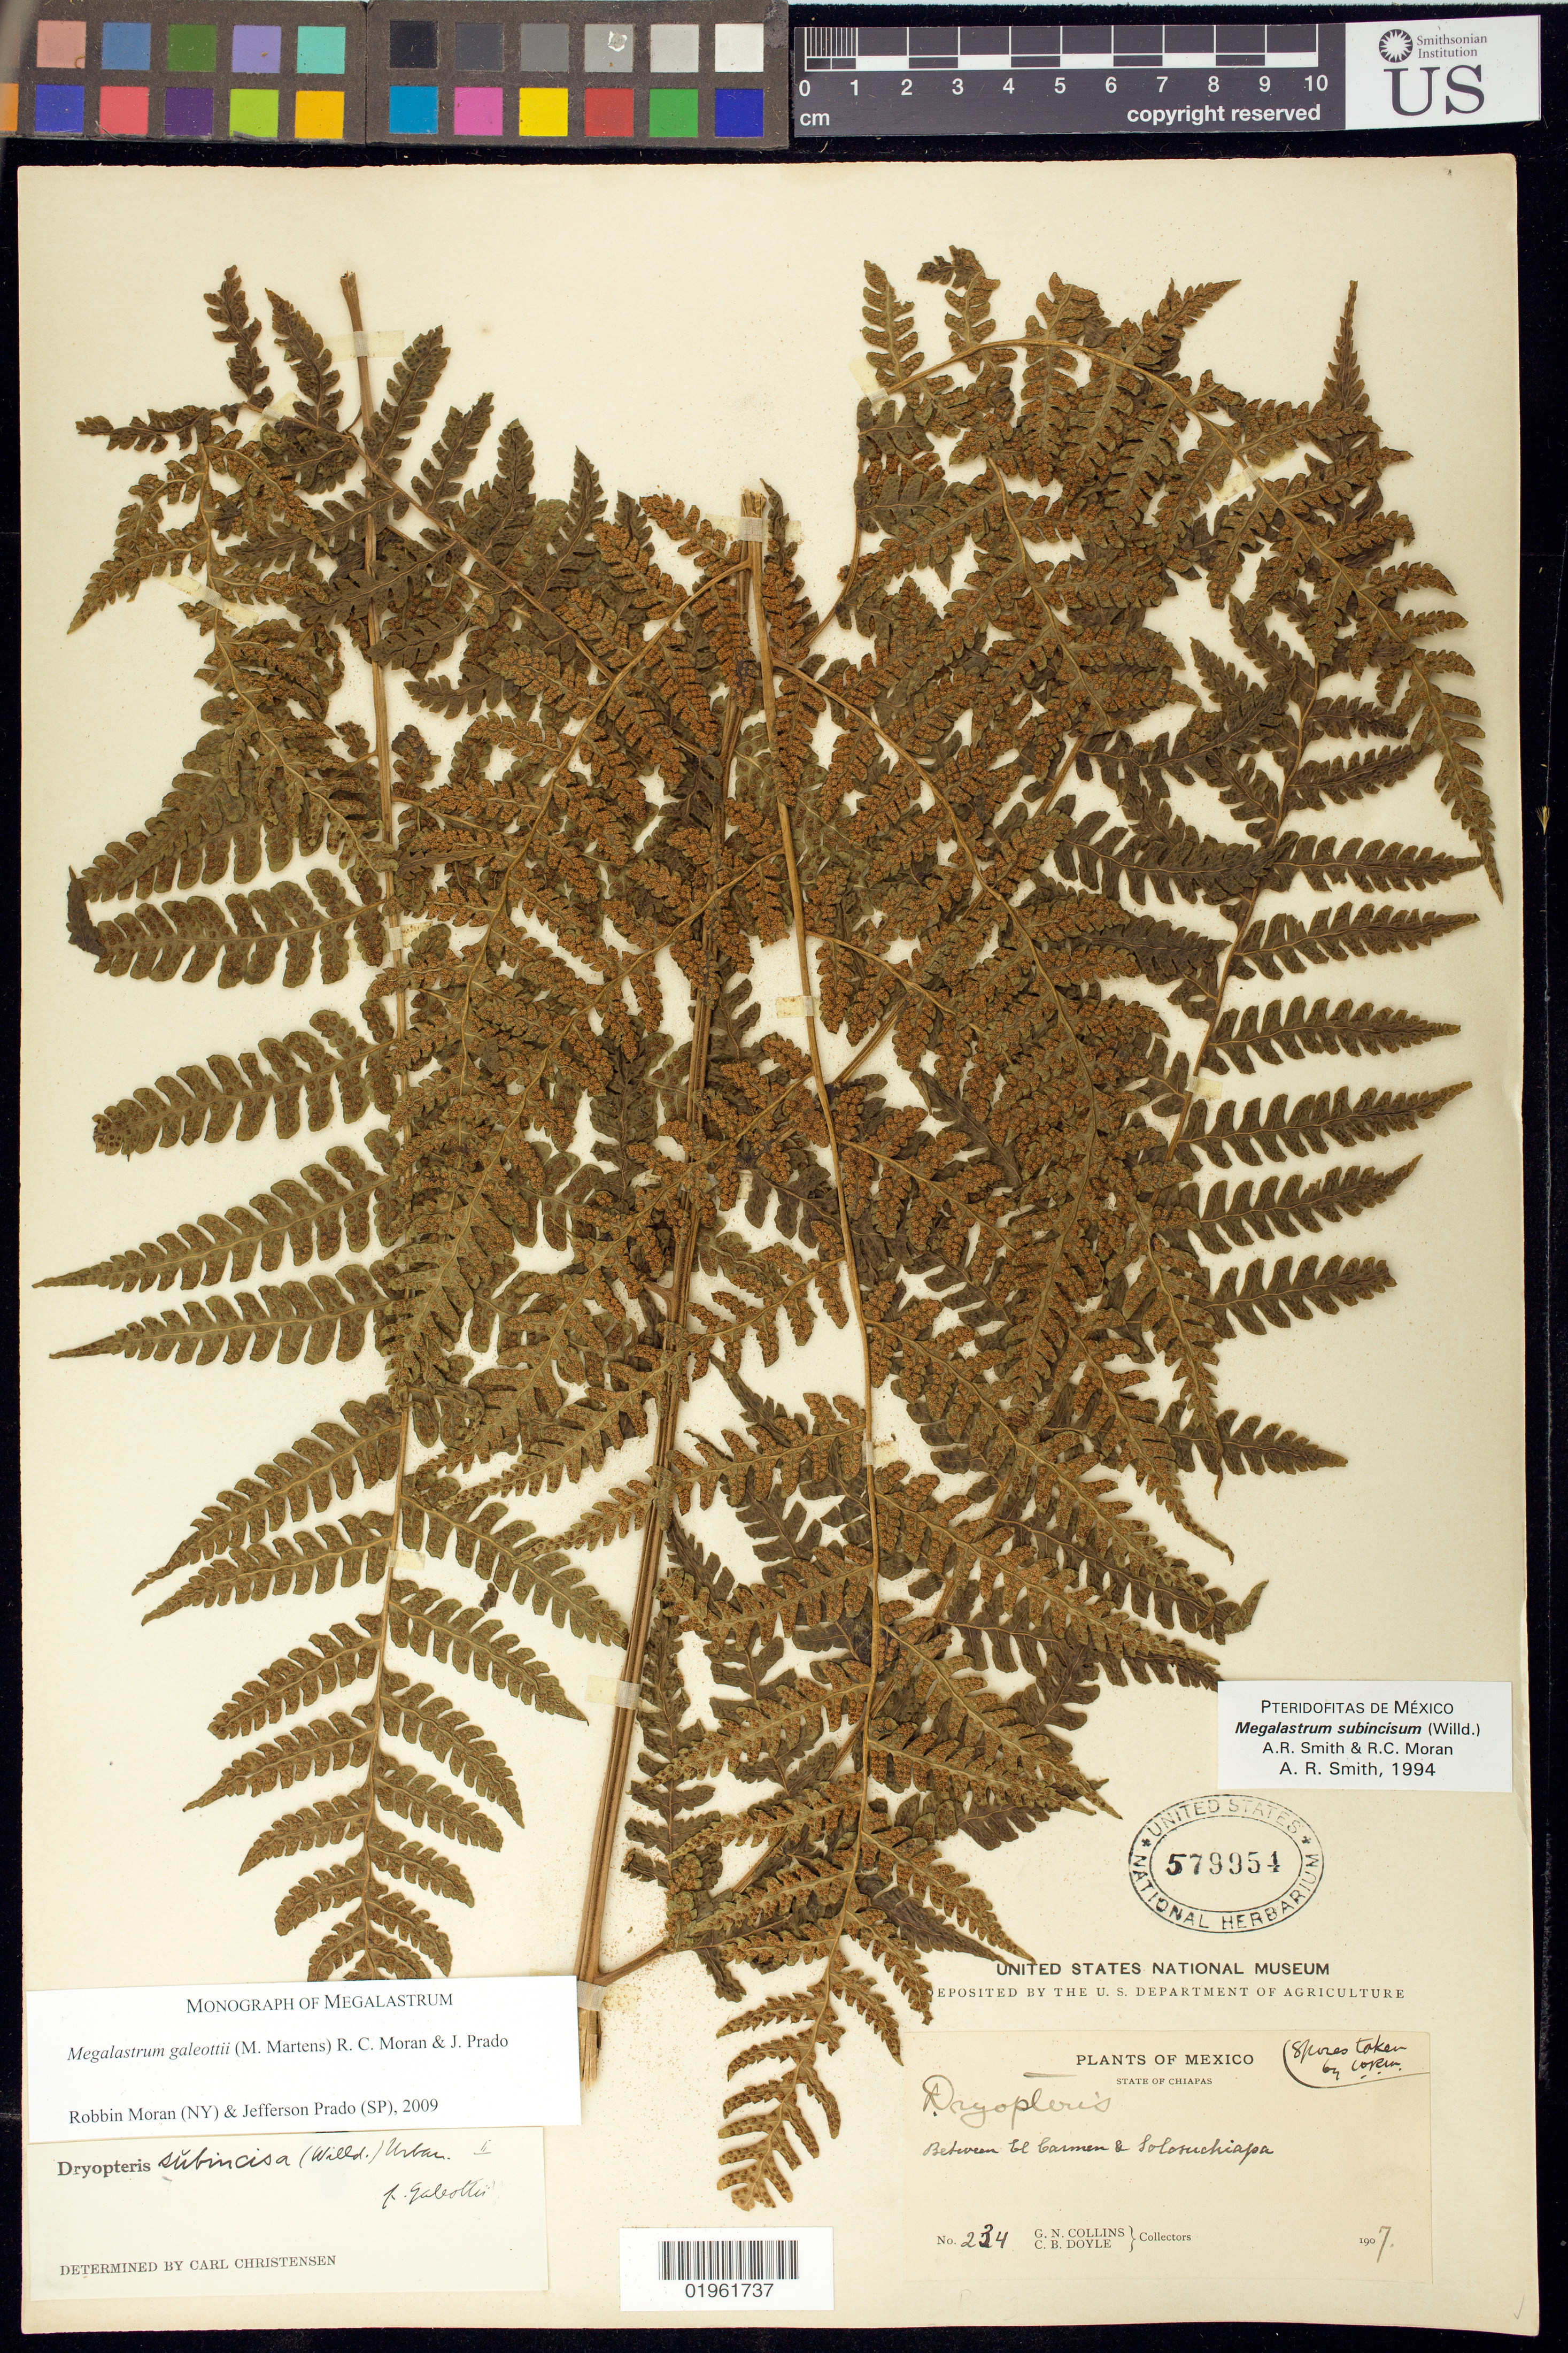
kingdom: Plantae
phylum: Tracheophyta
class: Polypodiopsida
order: Polypodiales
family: Dryopteridaceae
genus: Megalastrum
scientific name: Megalastrum galeottii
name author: (M. Martens) R.C. Moran & J. Prado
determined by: Moran, R. C.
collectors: G. N. Collins & C. Doyle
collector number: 234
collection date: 1907-01-07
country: Mexico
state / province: Chiapas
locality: El Carmen, near Solosuchiapa.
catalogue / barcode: US 579954